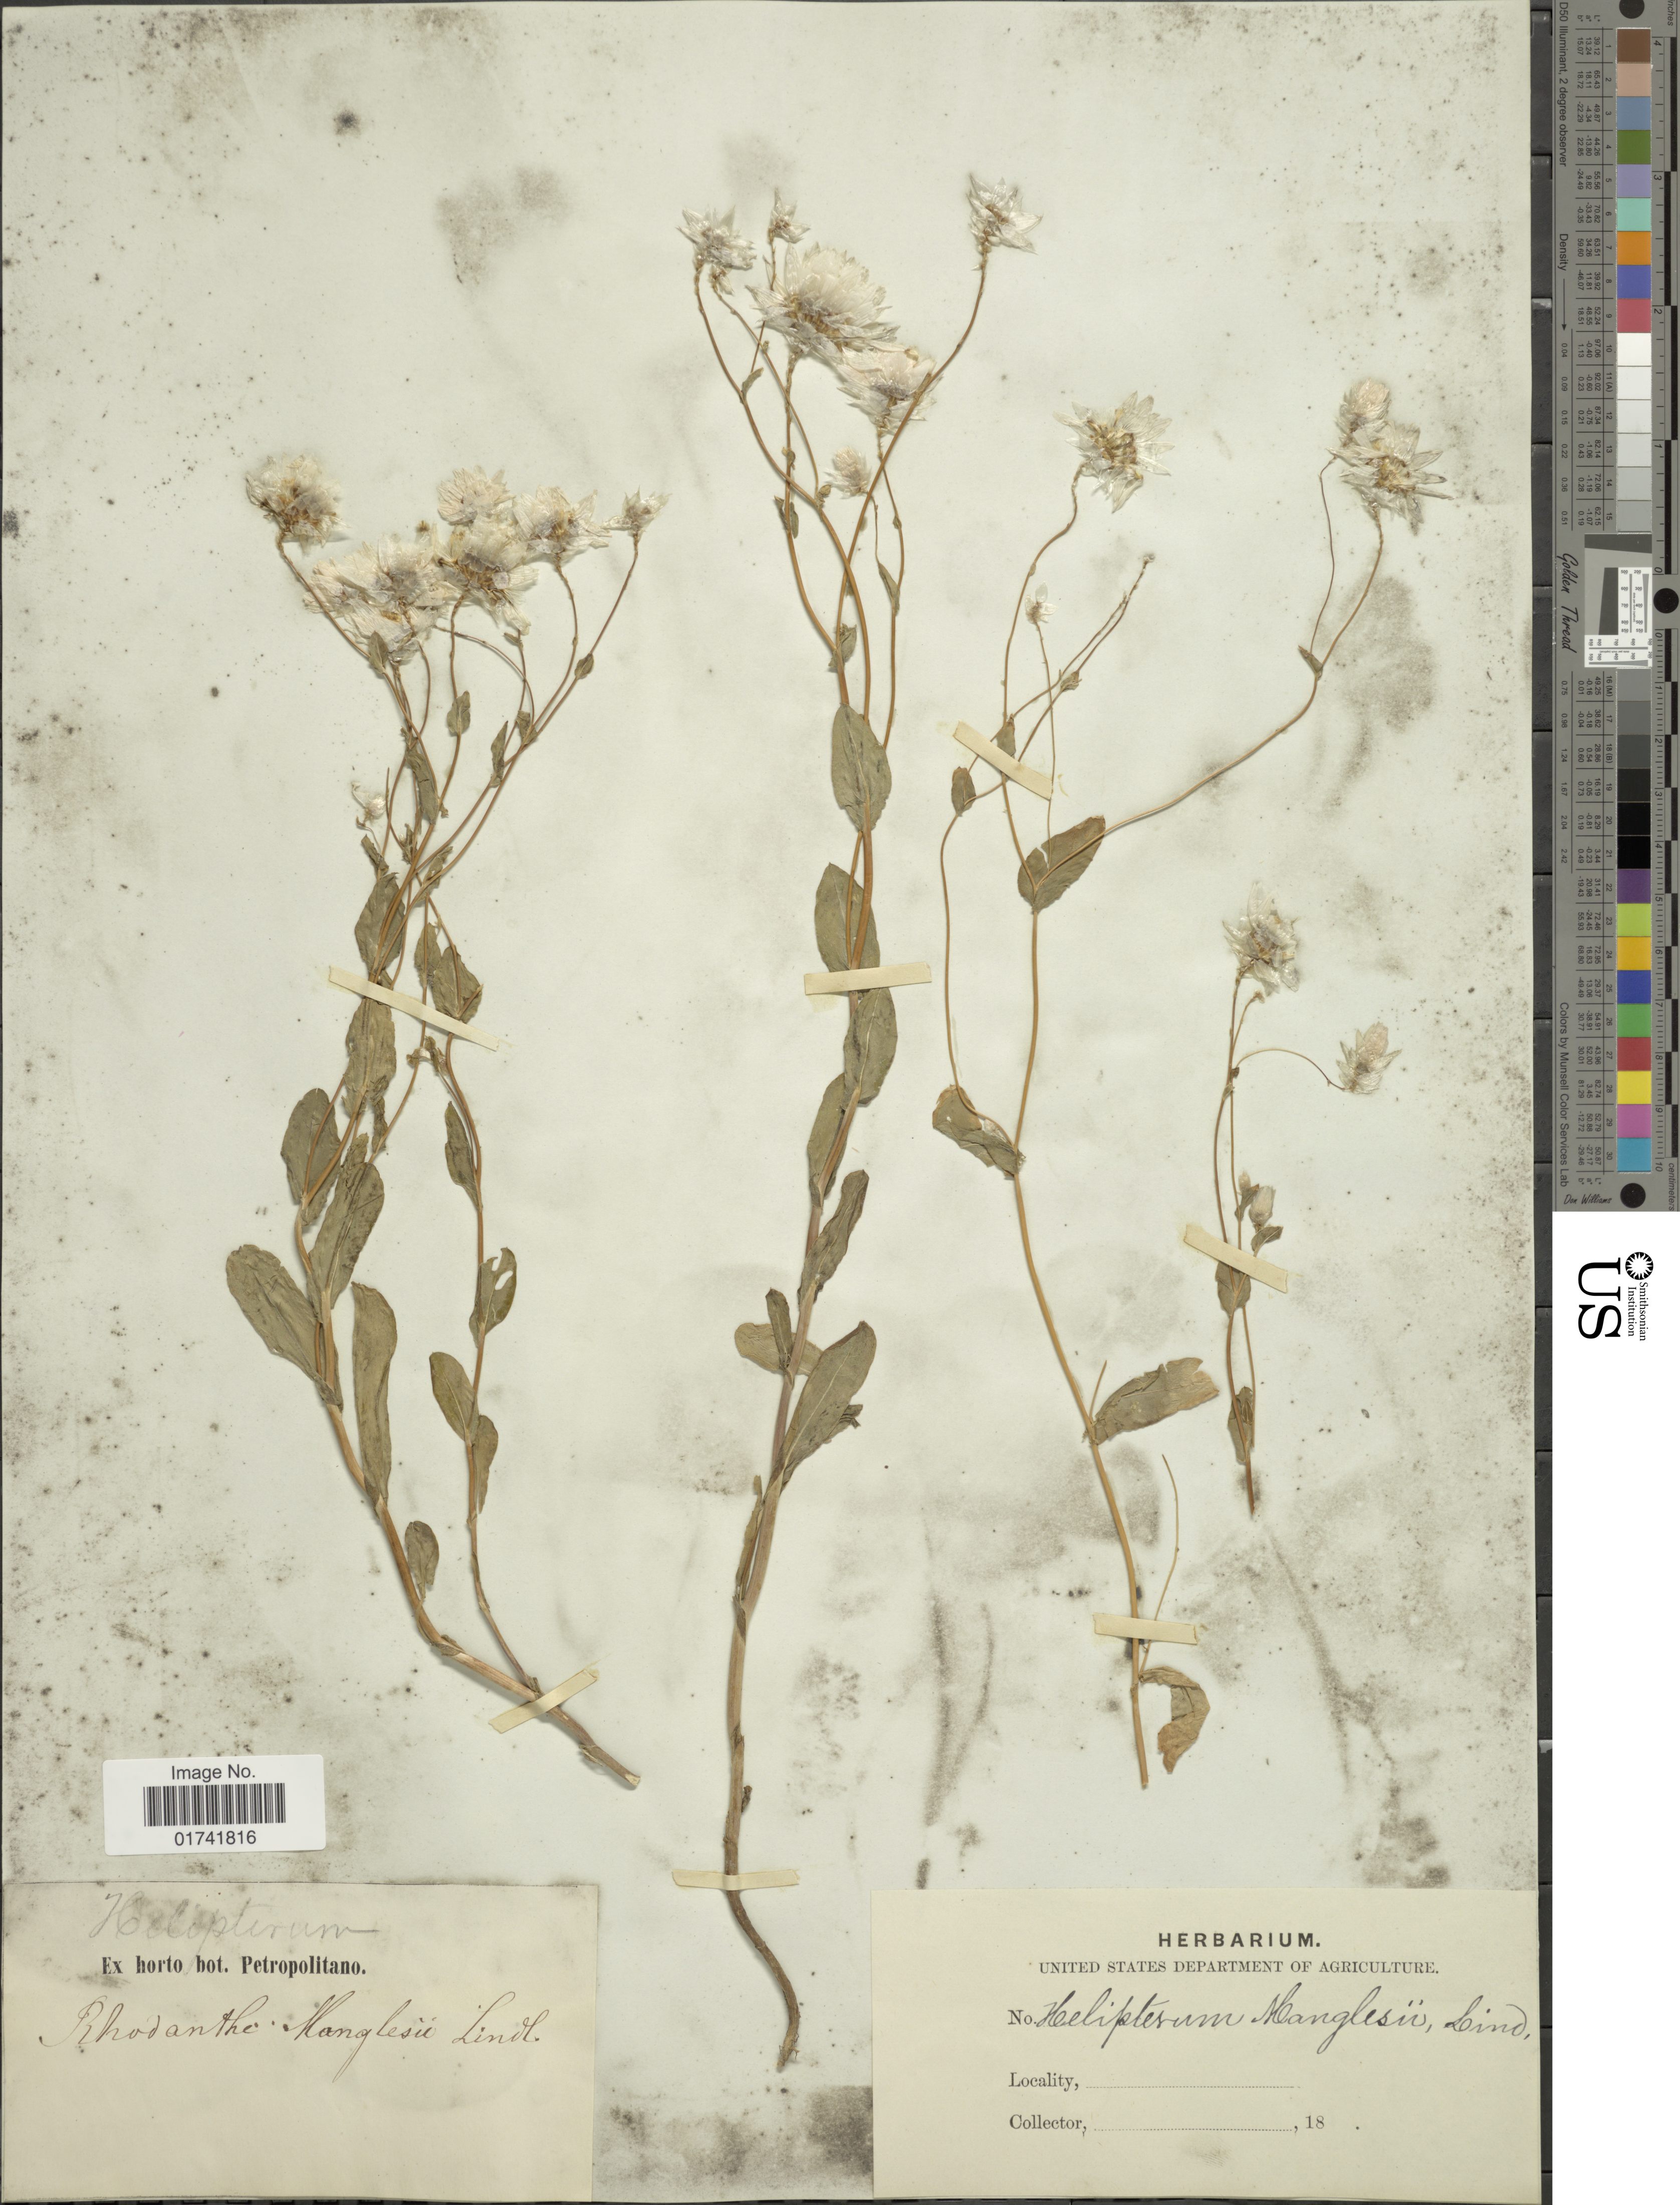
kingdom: Plantae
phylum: Tracheophyta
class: Magnoliopsida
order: Asterales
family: Asteraceae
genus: Rhodanthe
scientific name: Rhodanthe manglesii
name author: Lindl.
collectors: ex Horto Bot. Petropolitano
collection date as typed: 18